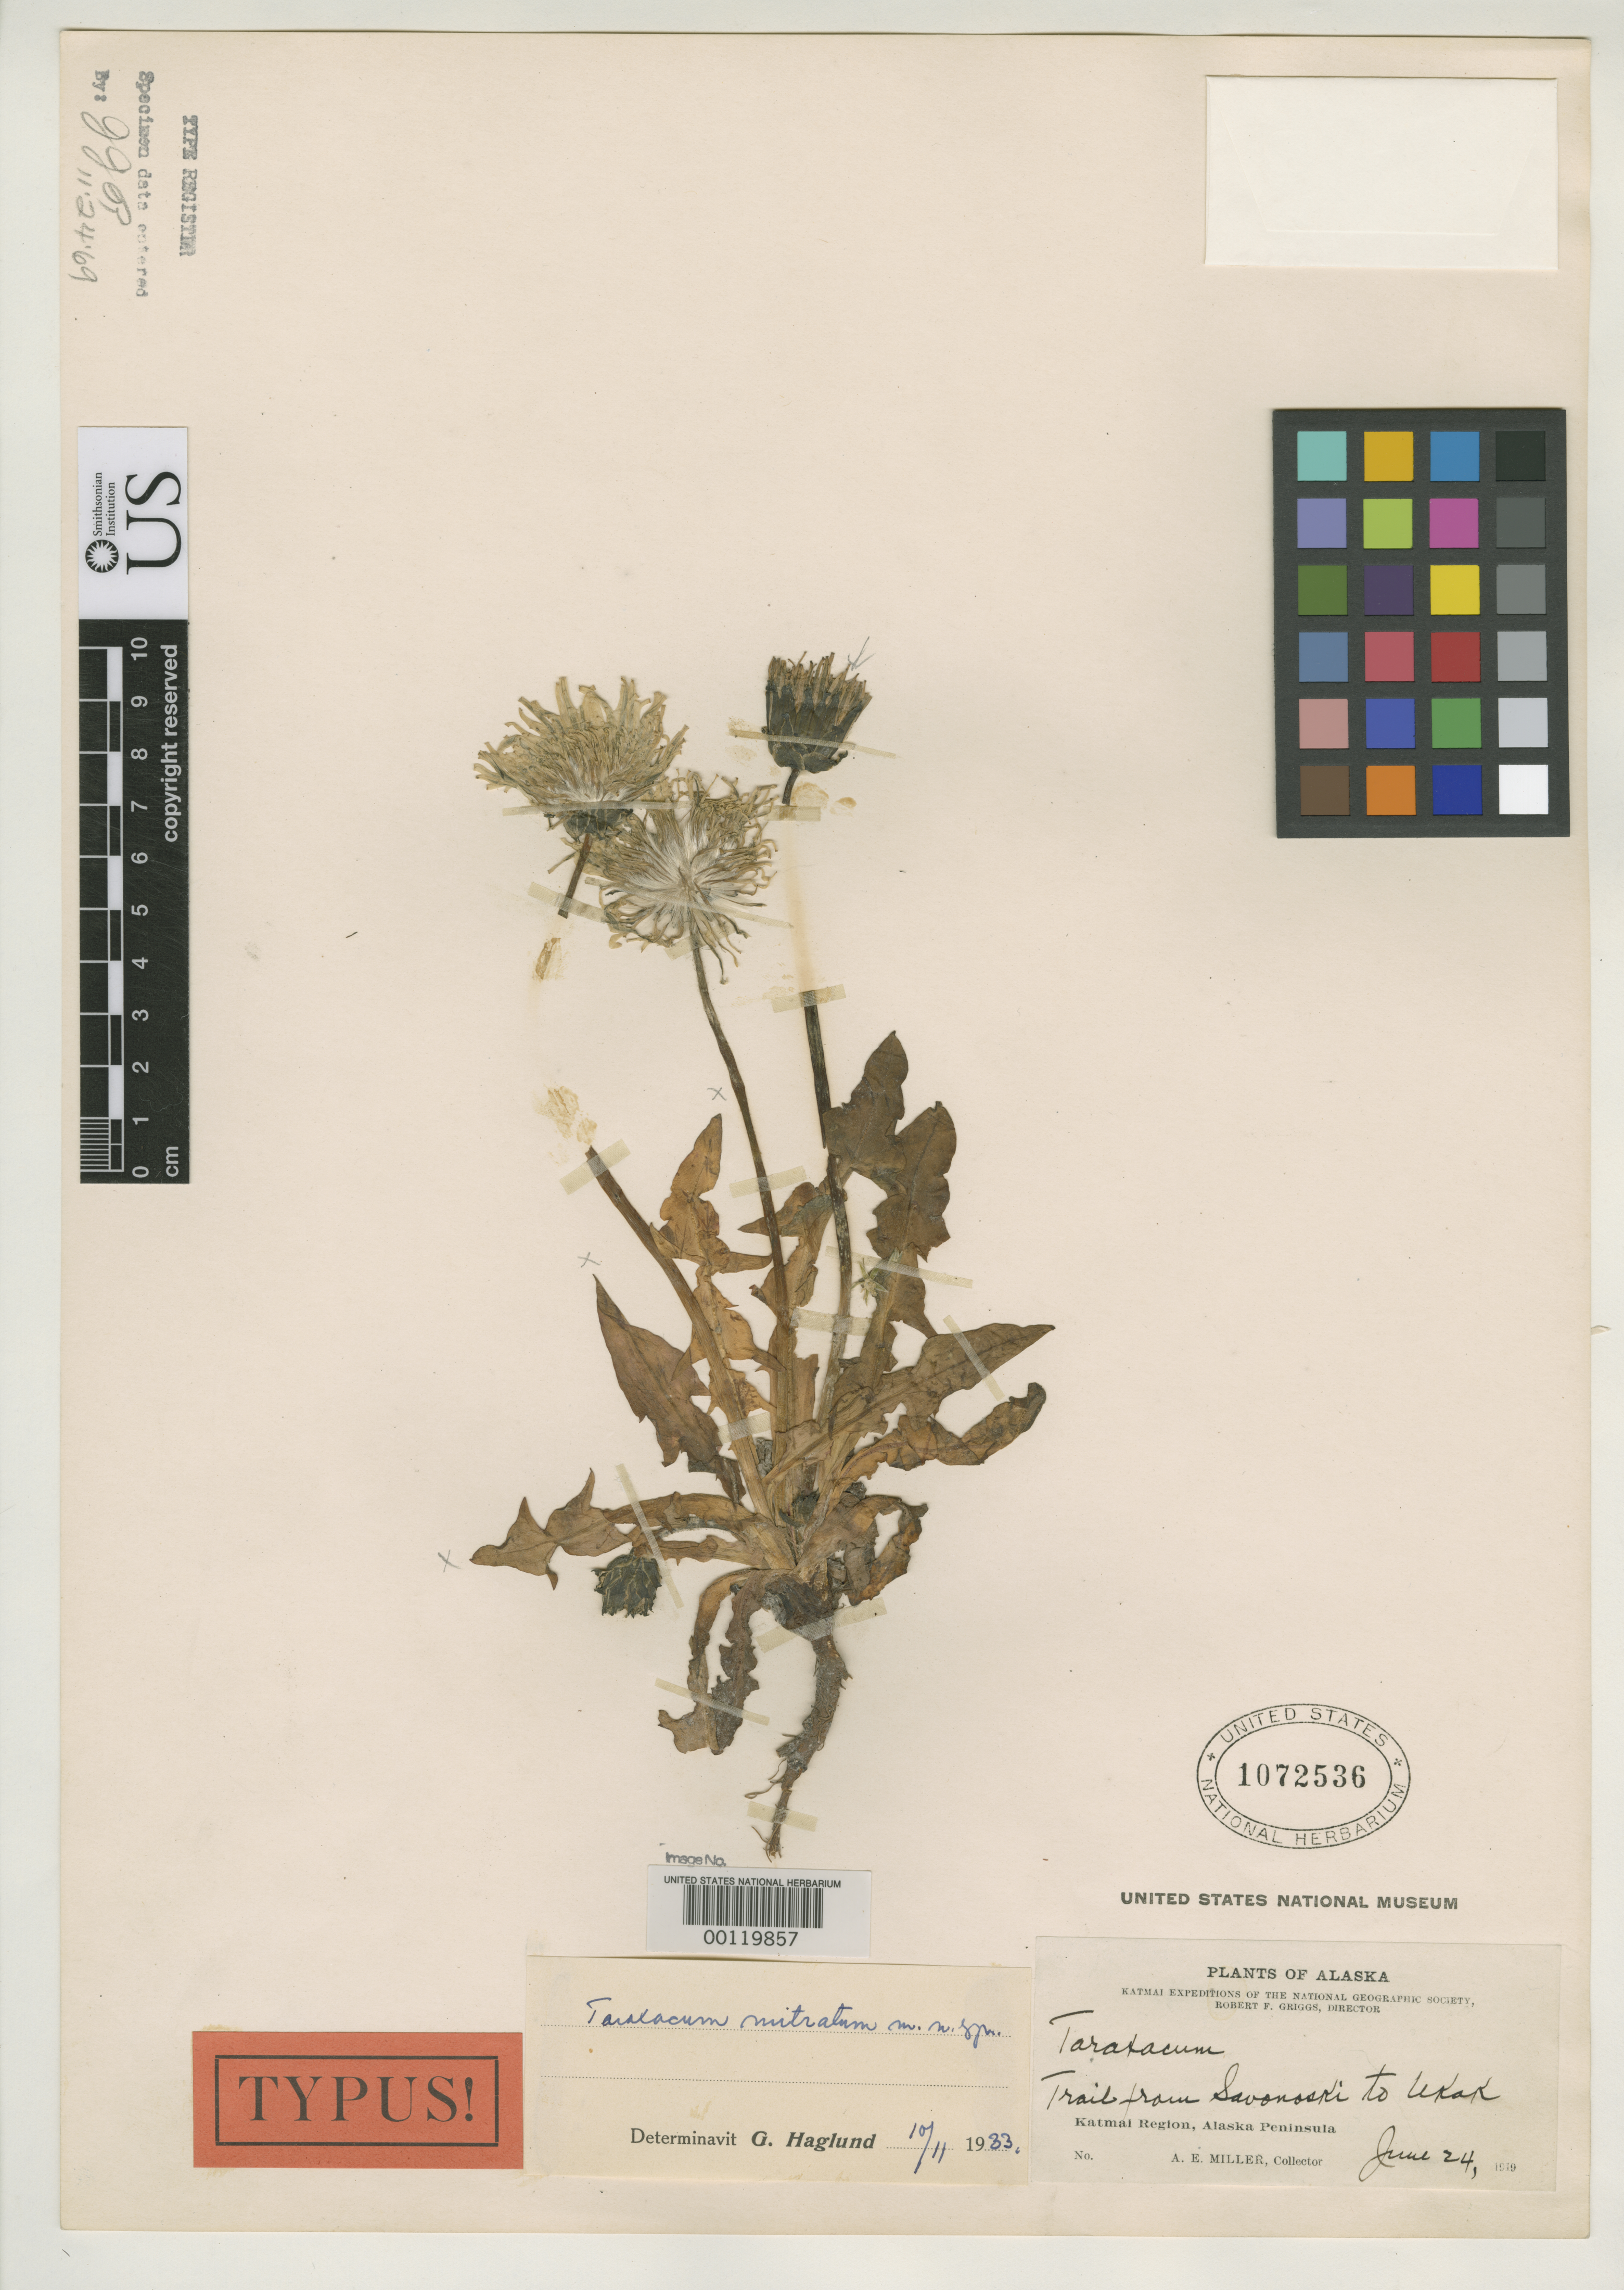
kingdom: Plantae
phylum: Tracheophyta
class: Magnoliopsida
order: Asterales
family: Asteraceae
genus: Taraxacum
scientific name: Taraxacum mitratum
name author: G.E. Haglund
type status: Type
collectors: A. E. Miller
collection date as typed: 24 Jun 1919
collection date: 1919-06-24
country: United States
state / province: Alaska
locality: Katmai Region. Alaska Penisula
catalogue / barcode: US 1072536